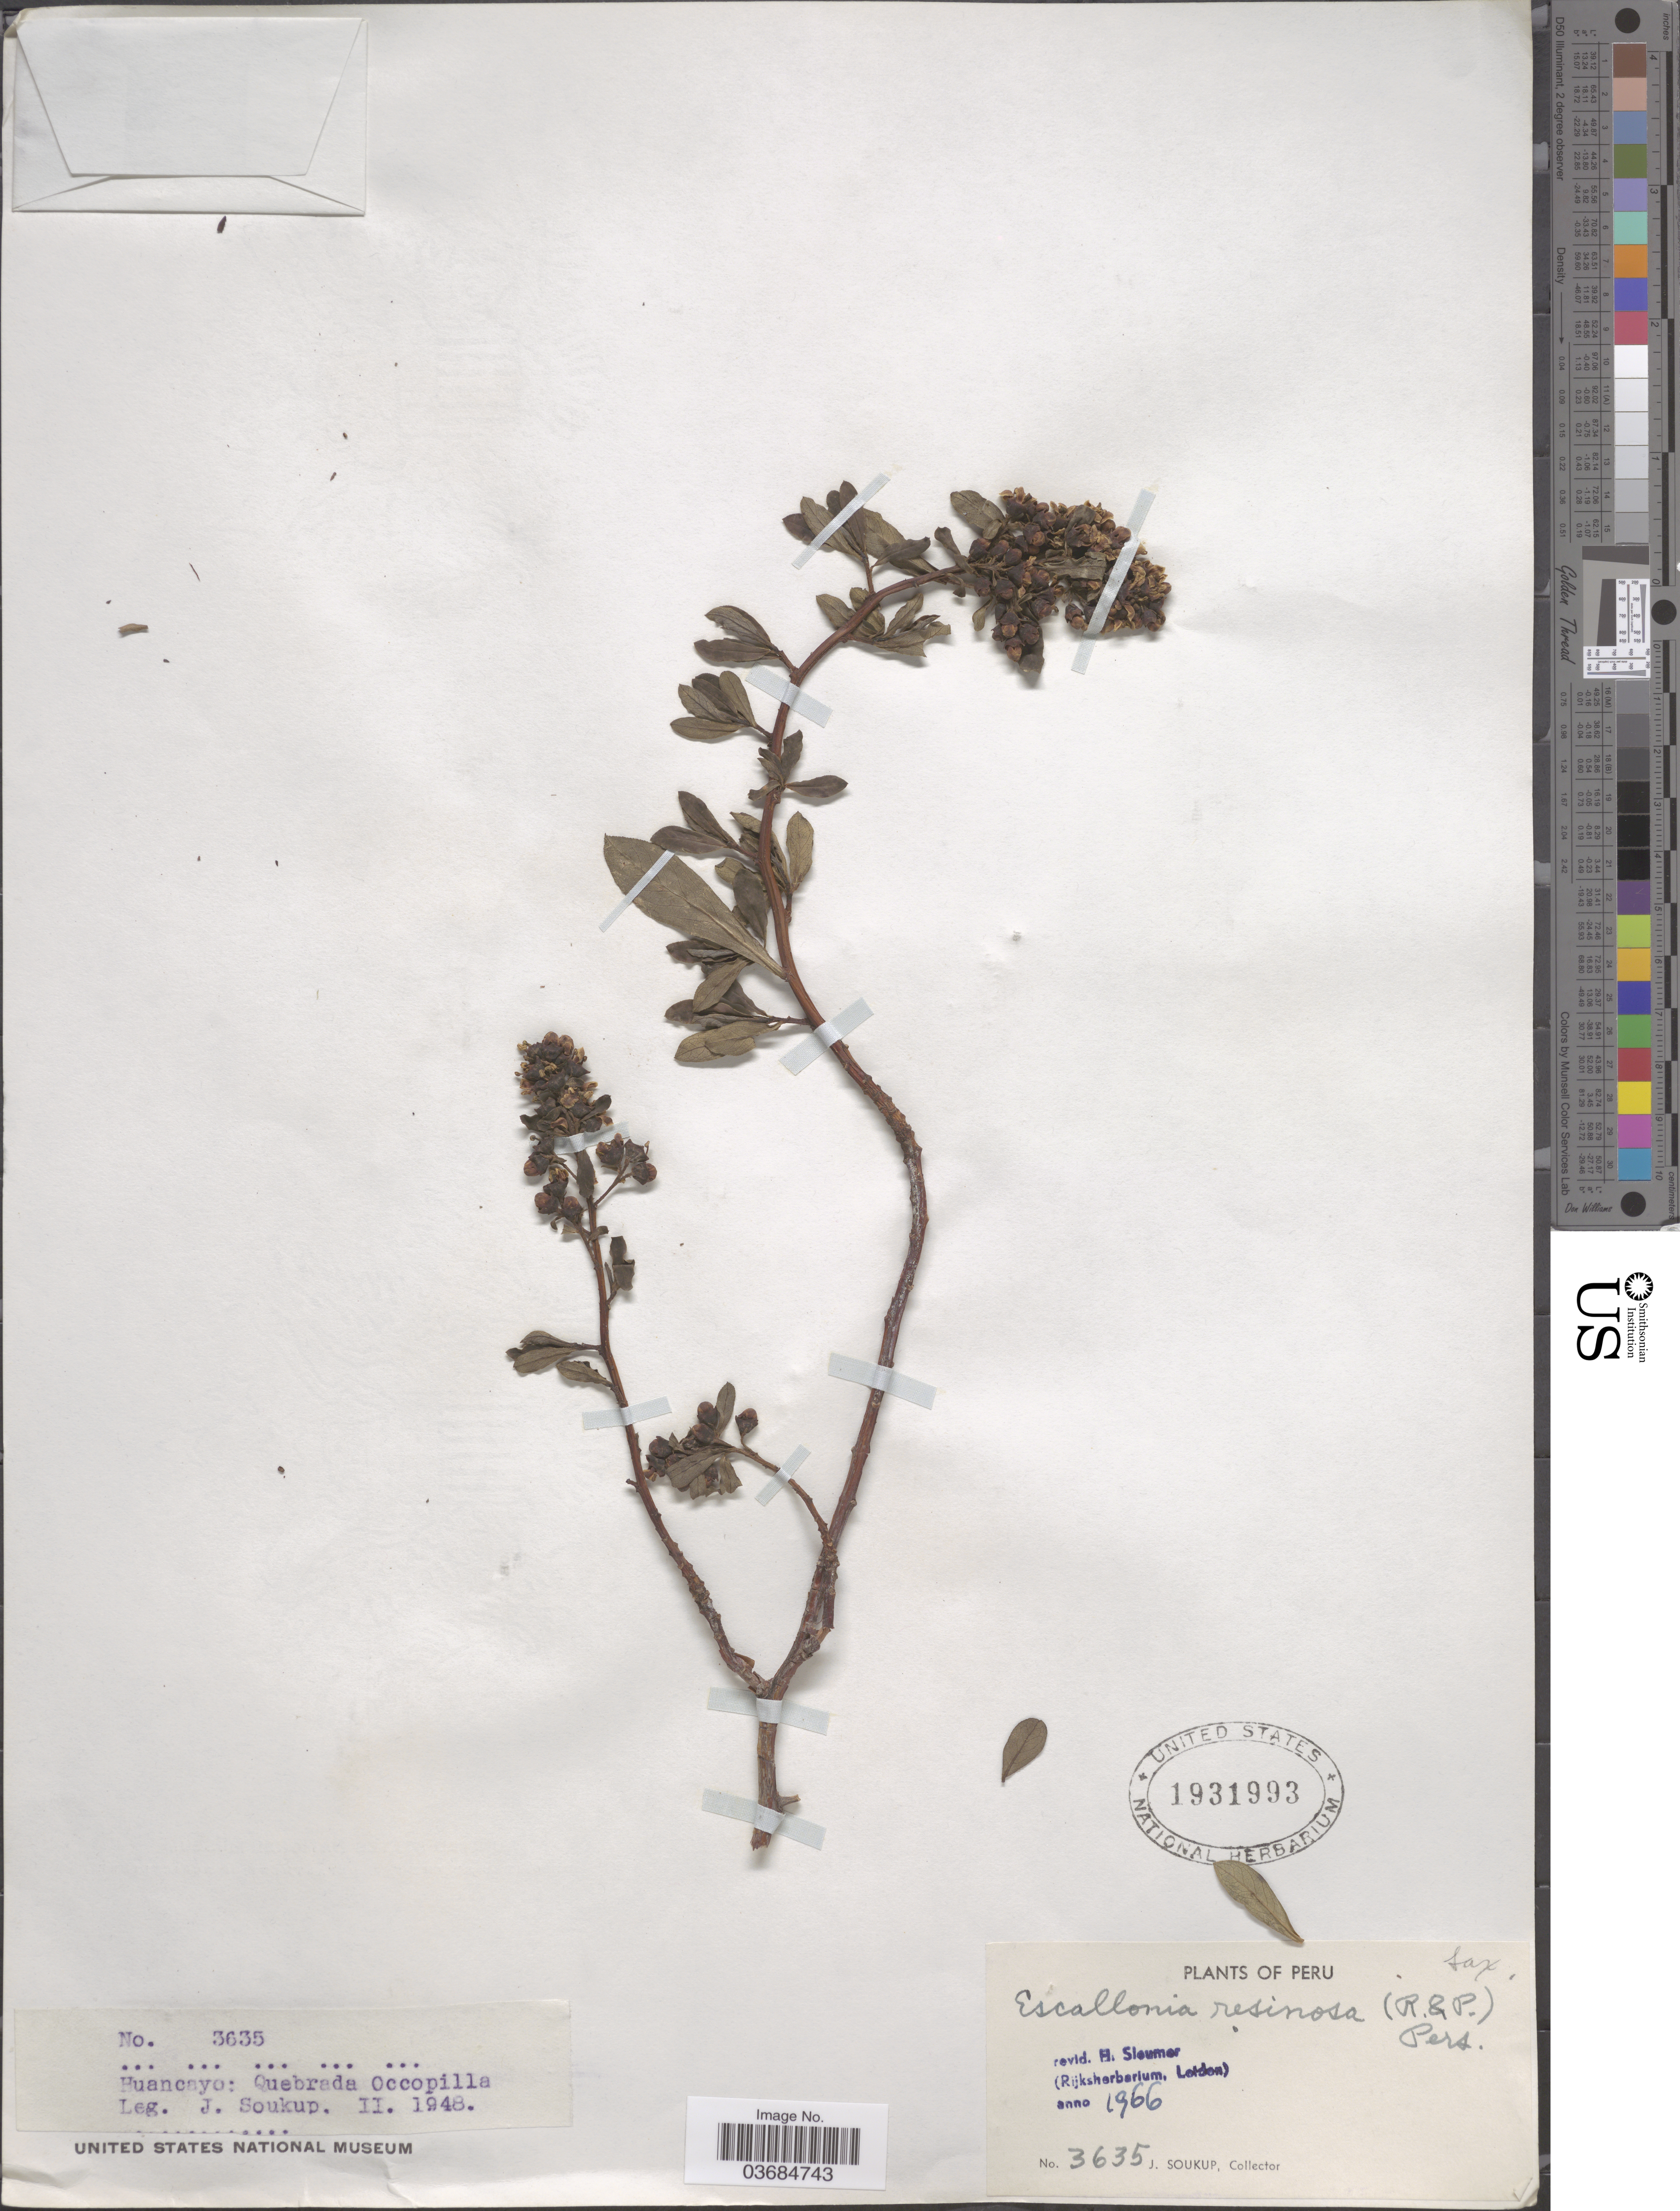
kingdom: Plantae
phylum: Tracheophyta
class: Magnoliopsida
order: Escalloniales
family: Escalloniaceae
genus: Escallonia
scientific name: Escallonia resinosa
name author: (Ruiz & Pav.) Pers.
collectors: J. Soukup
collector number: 3635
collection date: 1948-02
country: Peru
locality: Huancayo: Quebrada Occopilla.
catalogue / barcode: US 1931993